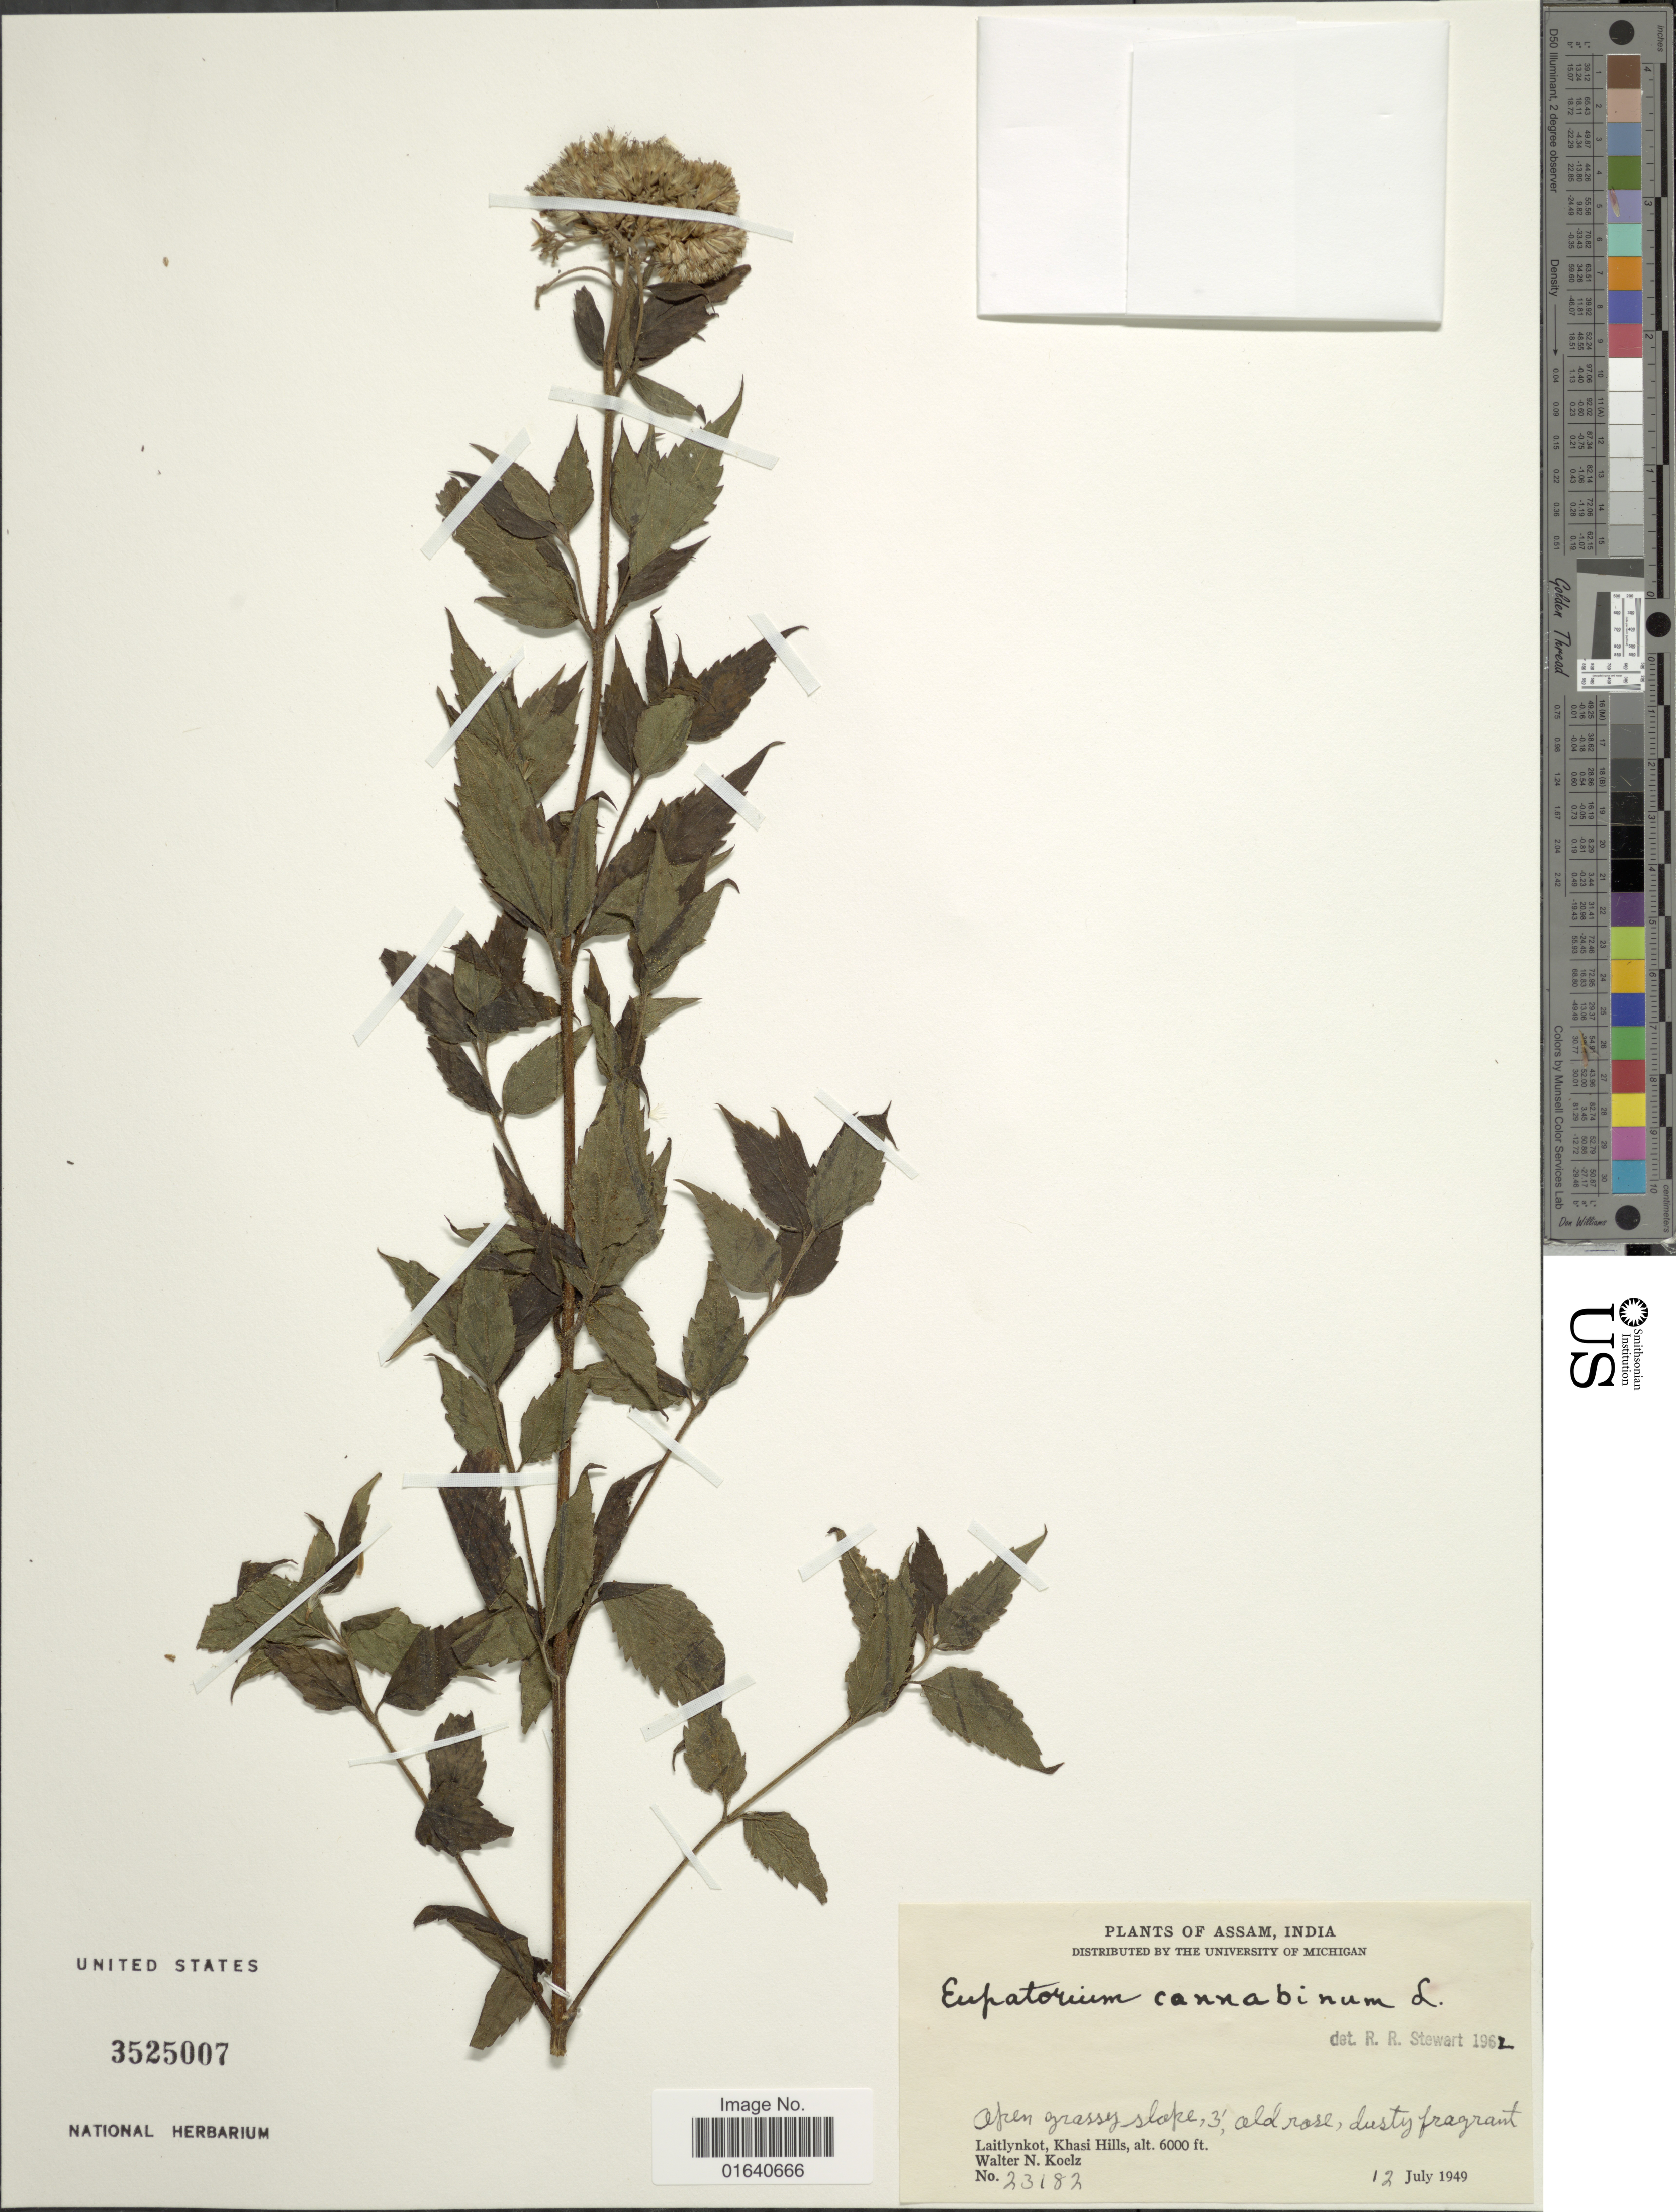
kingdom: Plantae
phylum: Tracheophyta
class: Magnoliopsida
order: Asterales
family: Asteraceae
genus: Eupatorium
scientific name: Eupatorium cannabinum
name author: L.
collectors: W. N. Koelz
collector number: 23182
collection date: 1949-07-12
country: India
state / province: Meghalaya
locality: Open grassy slope, Laitlynkot, Khasi Hills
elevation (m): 1829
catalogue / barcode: US 3525007